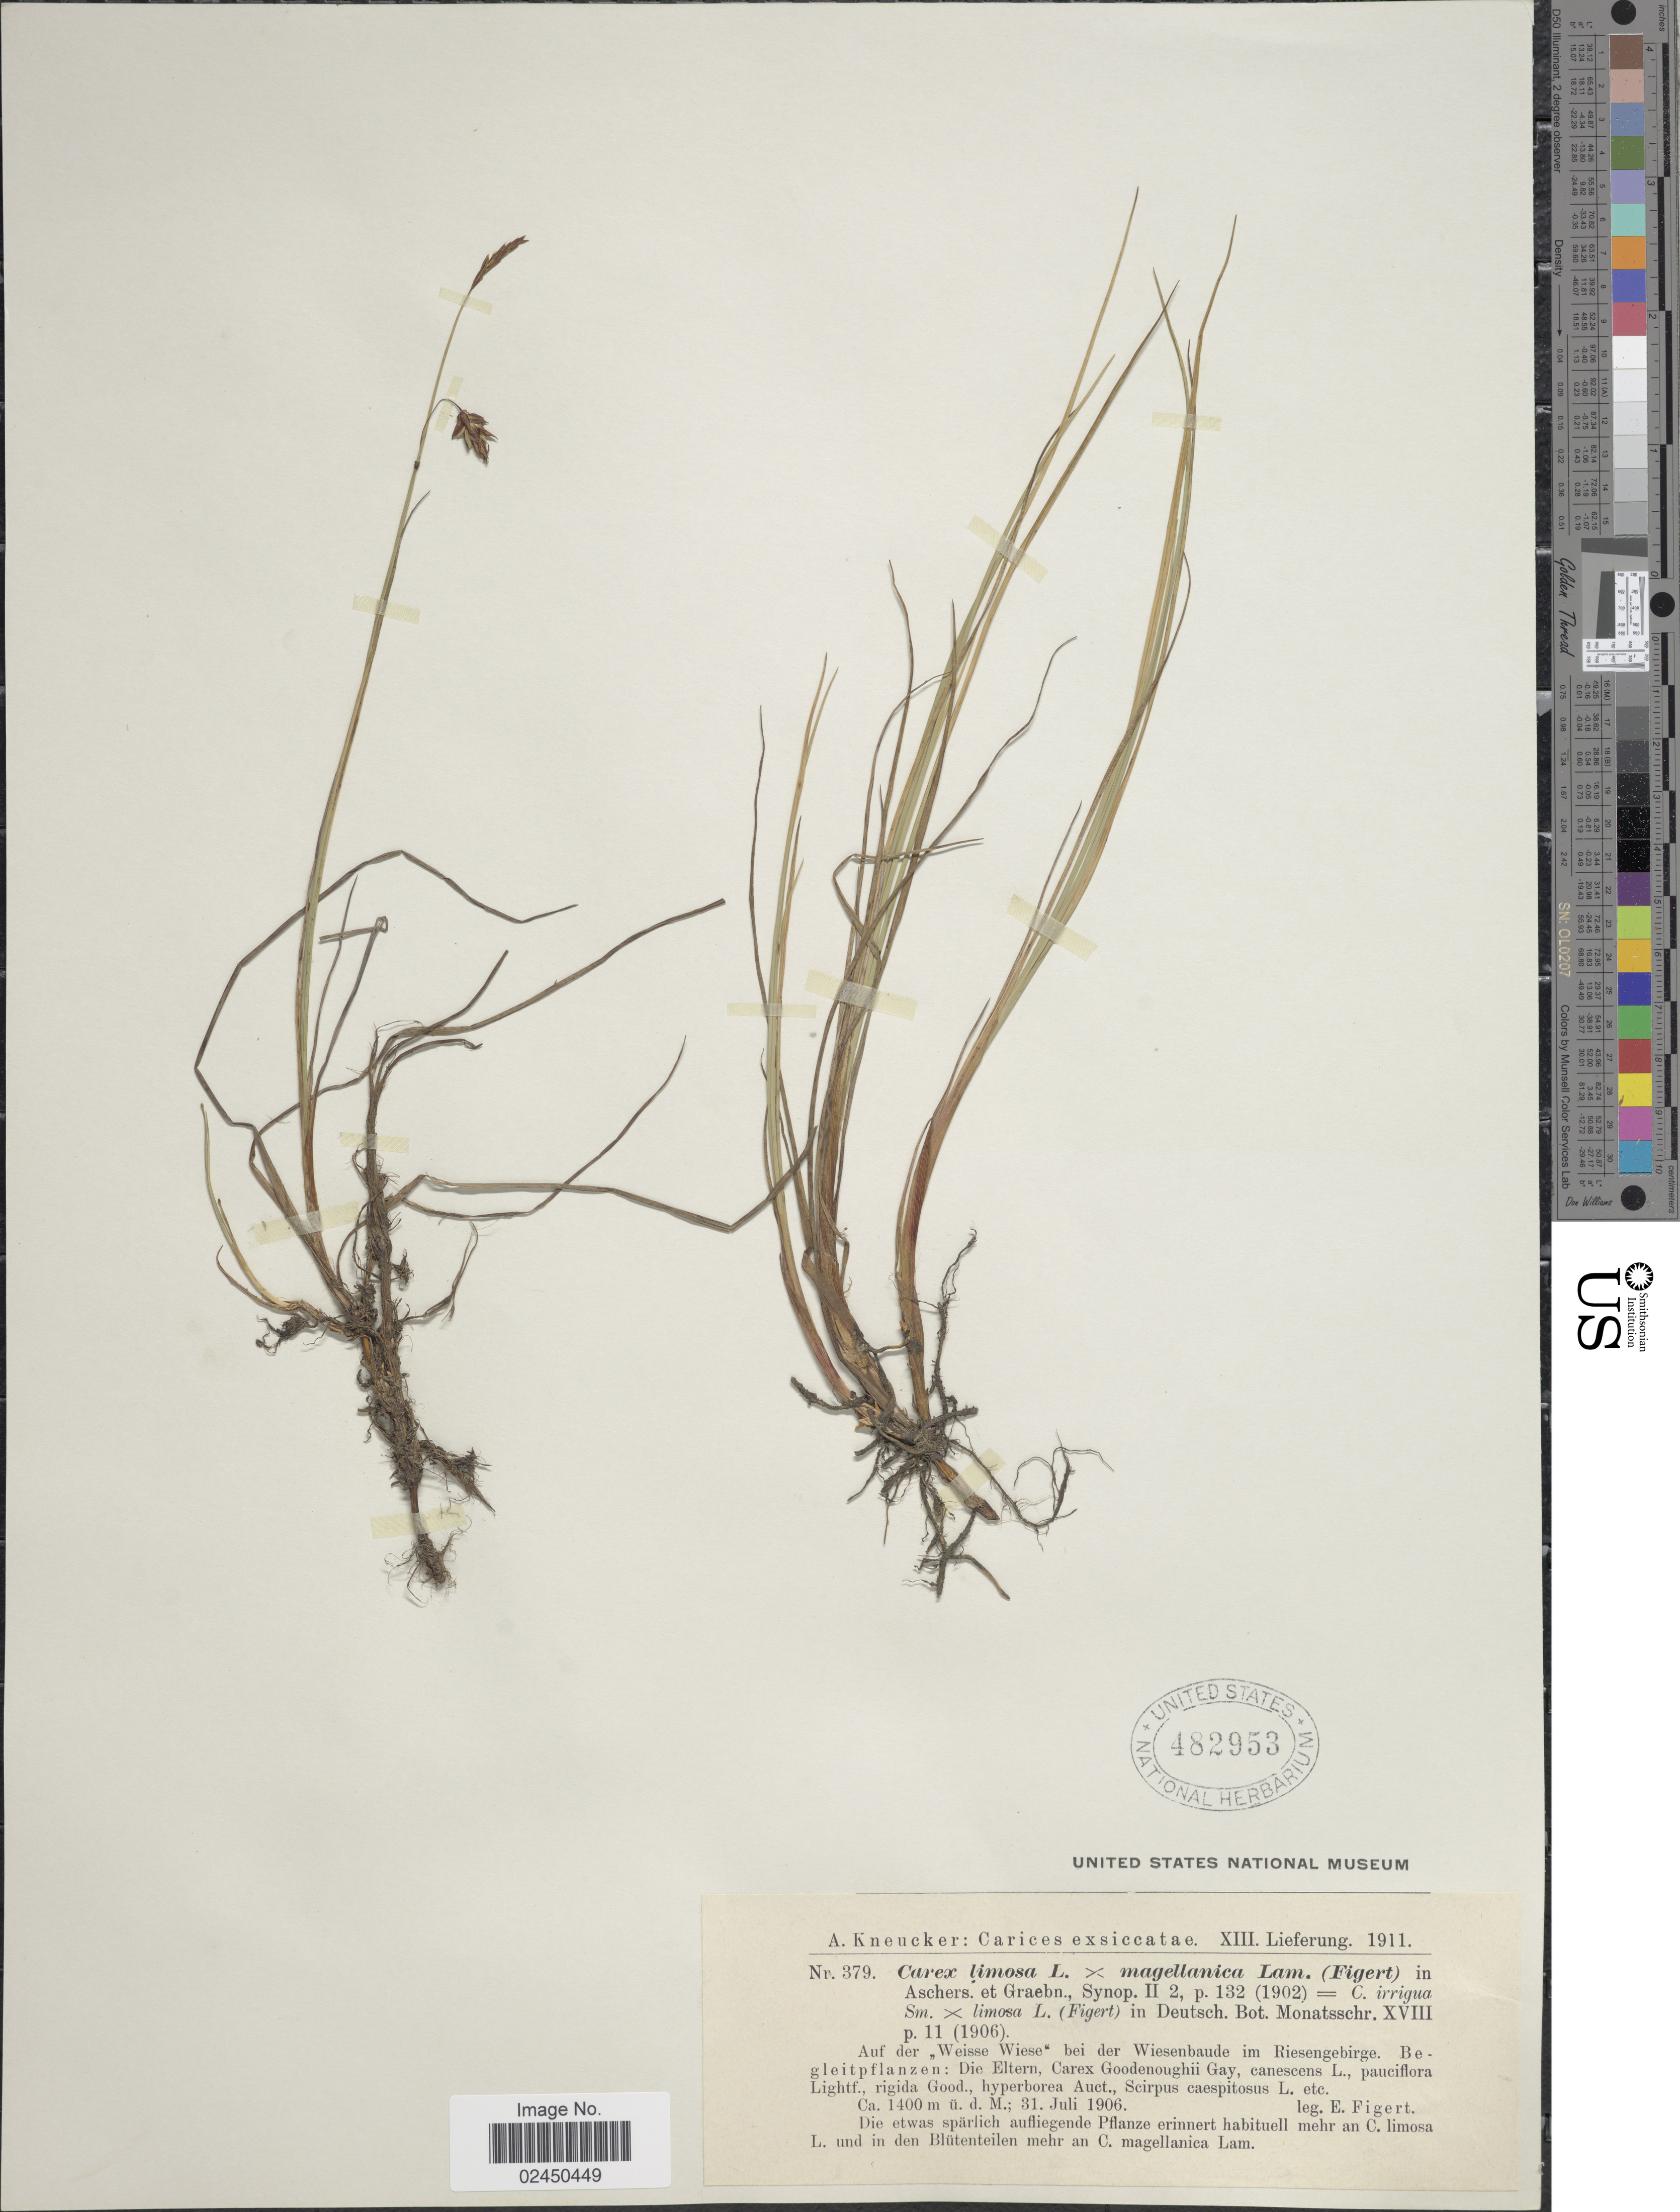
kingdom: Plantae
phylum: Tracheophyta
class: Liliopsida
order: Poales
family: Cyperaceae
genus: Carex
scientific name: Carex limosa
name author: L.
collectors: E. Figert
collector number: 379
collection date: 1906-07-31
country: Poland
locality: Auf der, Weisse Wiese bei der Wiesenbaude im Riesengebirge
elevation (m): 1400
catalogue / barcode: US 482953